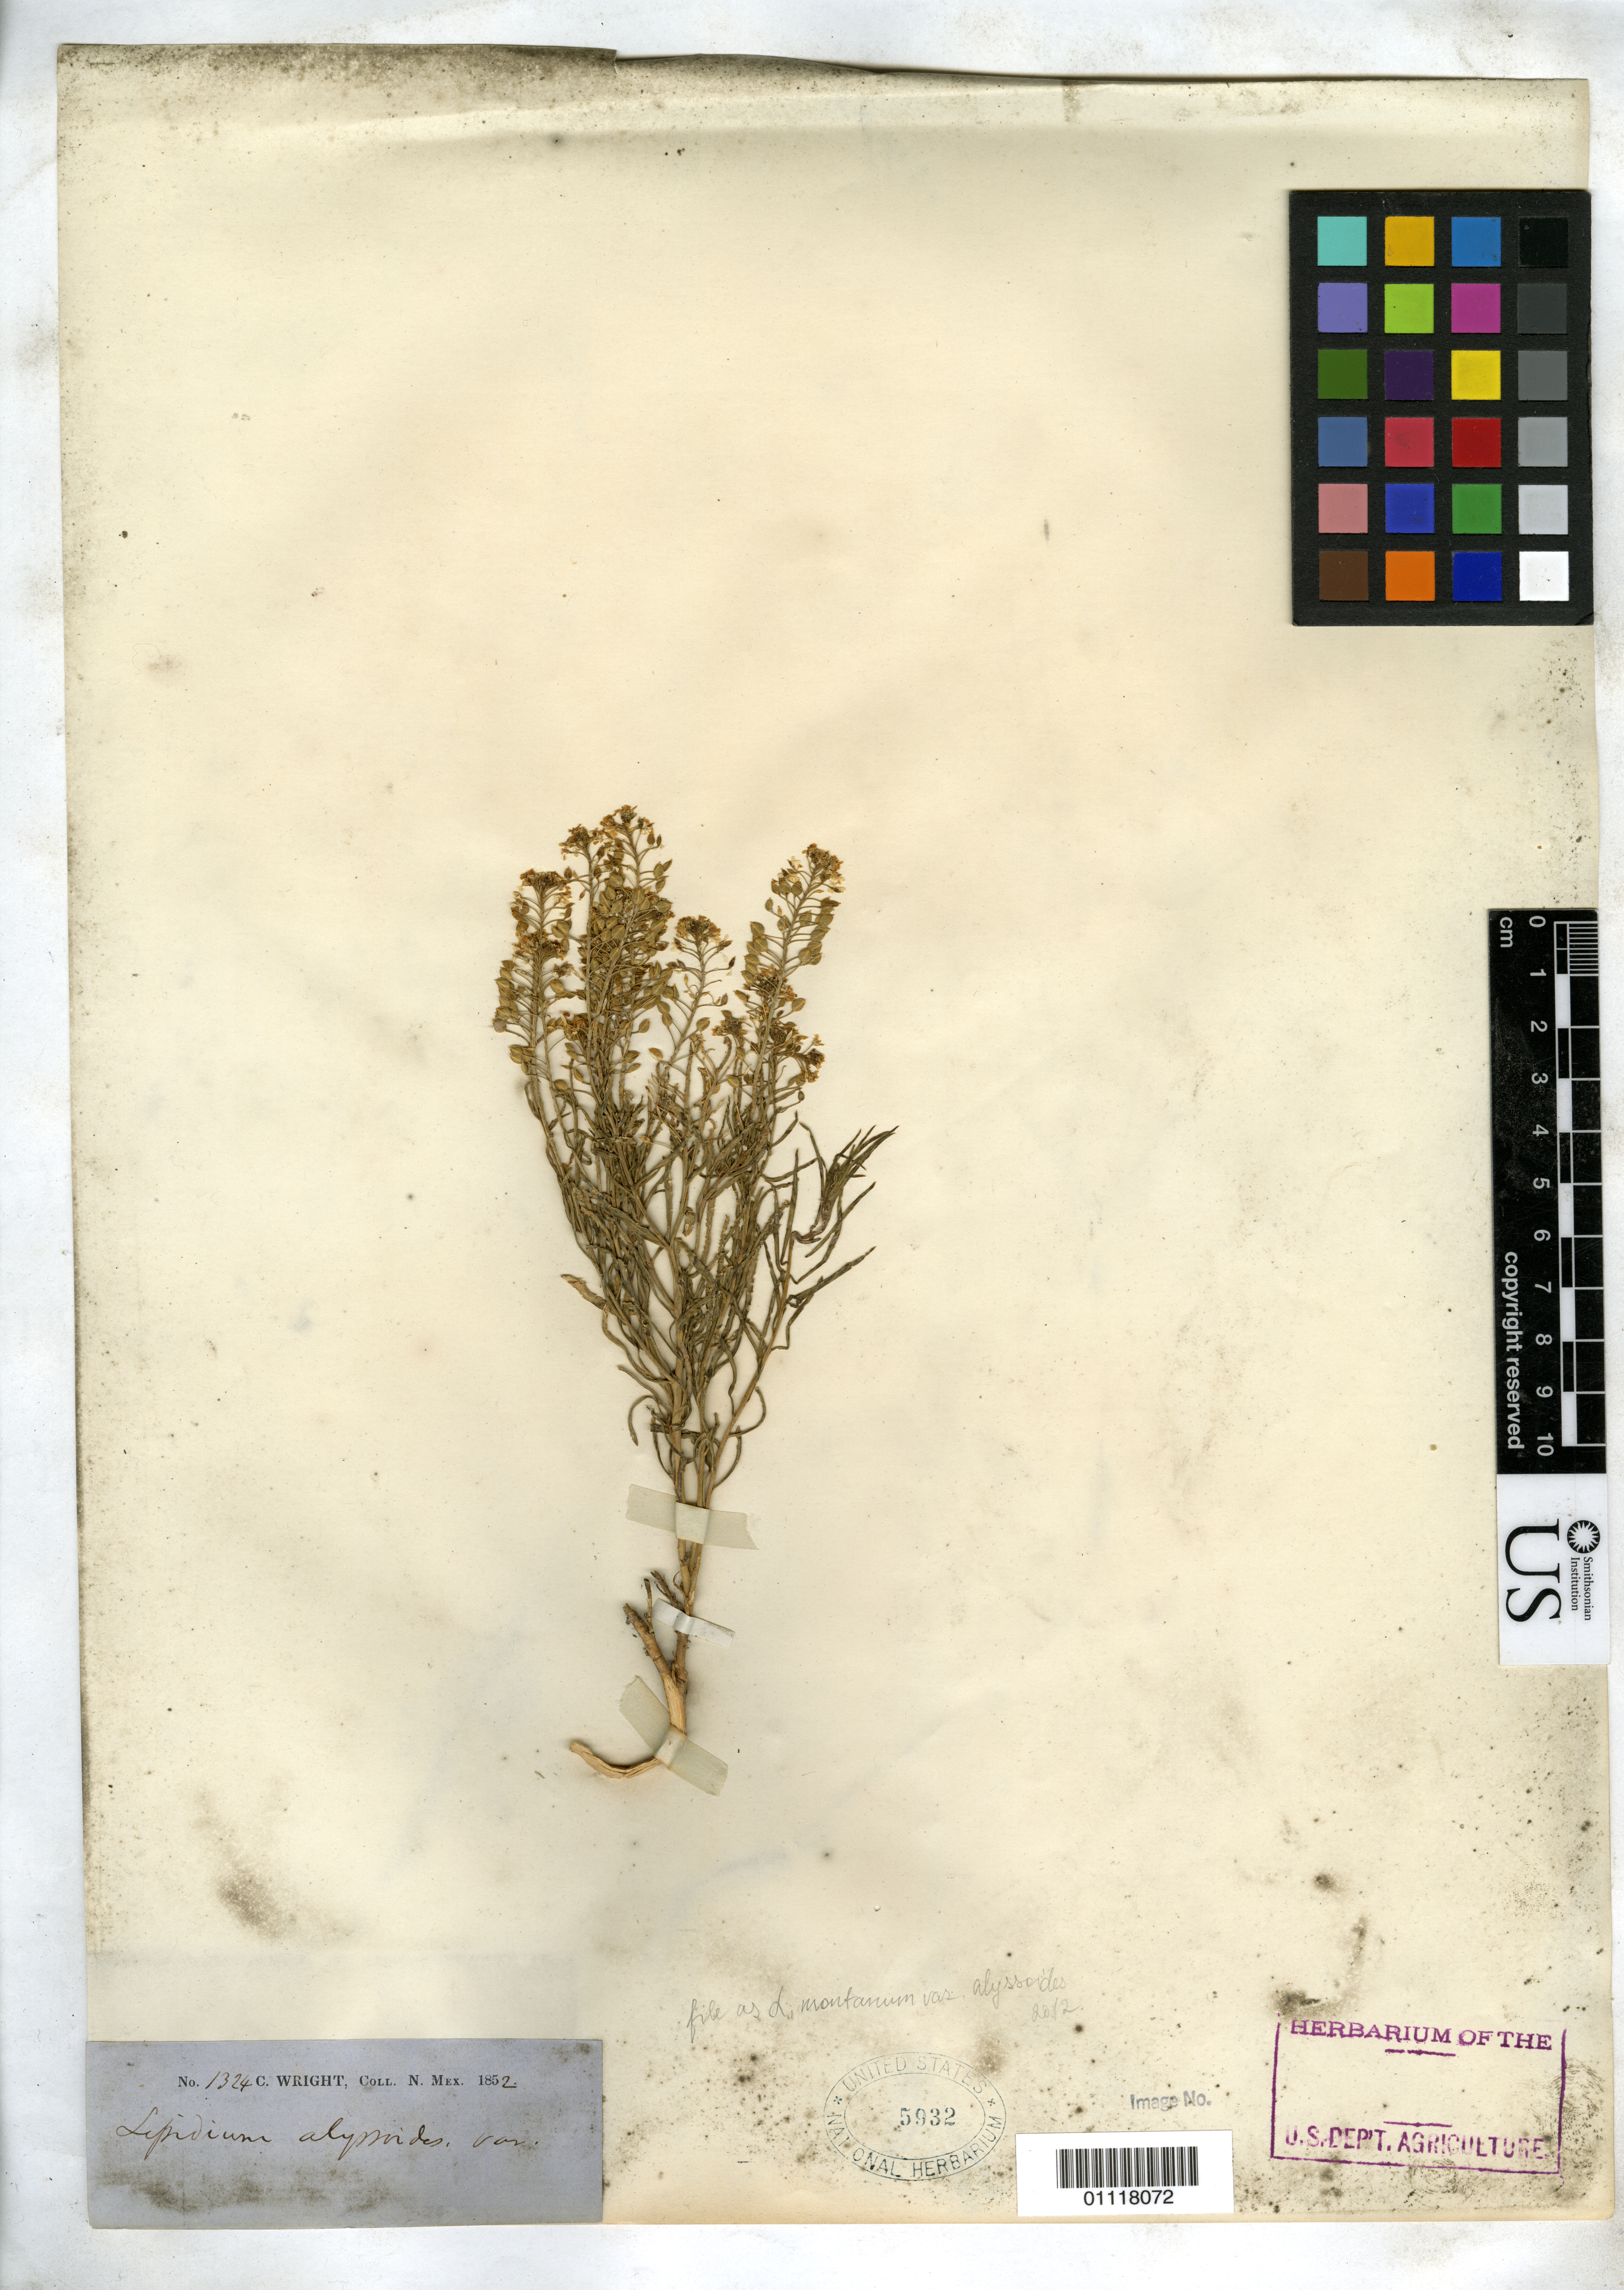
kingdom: Plantae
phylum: Tracheophyta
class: Magnoliopsida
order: Brassicales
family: Brassicaceae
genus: Lepidium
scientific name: Lepidium montanum var. alyssoides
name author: (A. Gray) M.E. Jones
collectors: C. Wright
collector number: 1324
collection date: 1852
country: United States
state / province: New Mexico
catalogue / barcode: US 5932